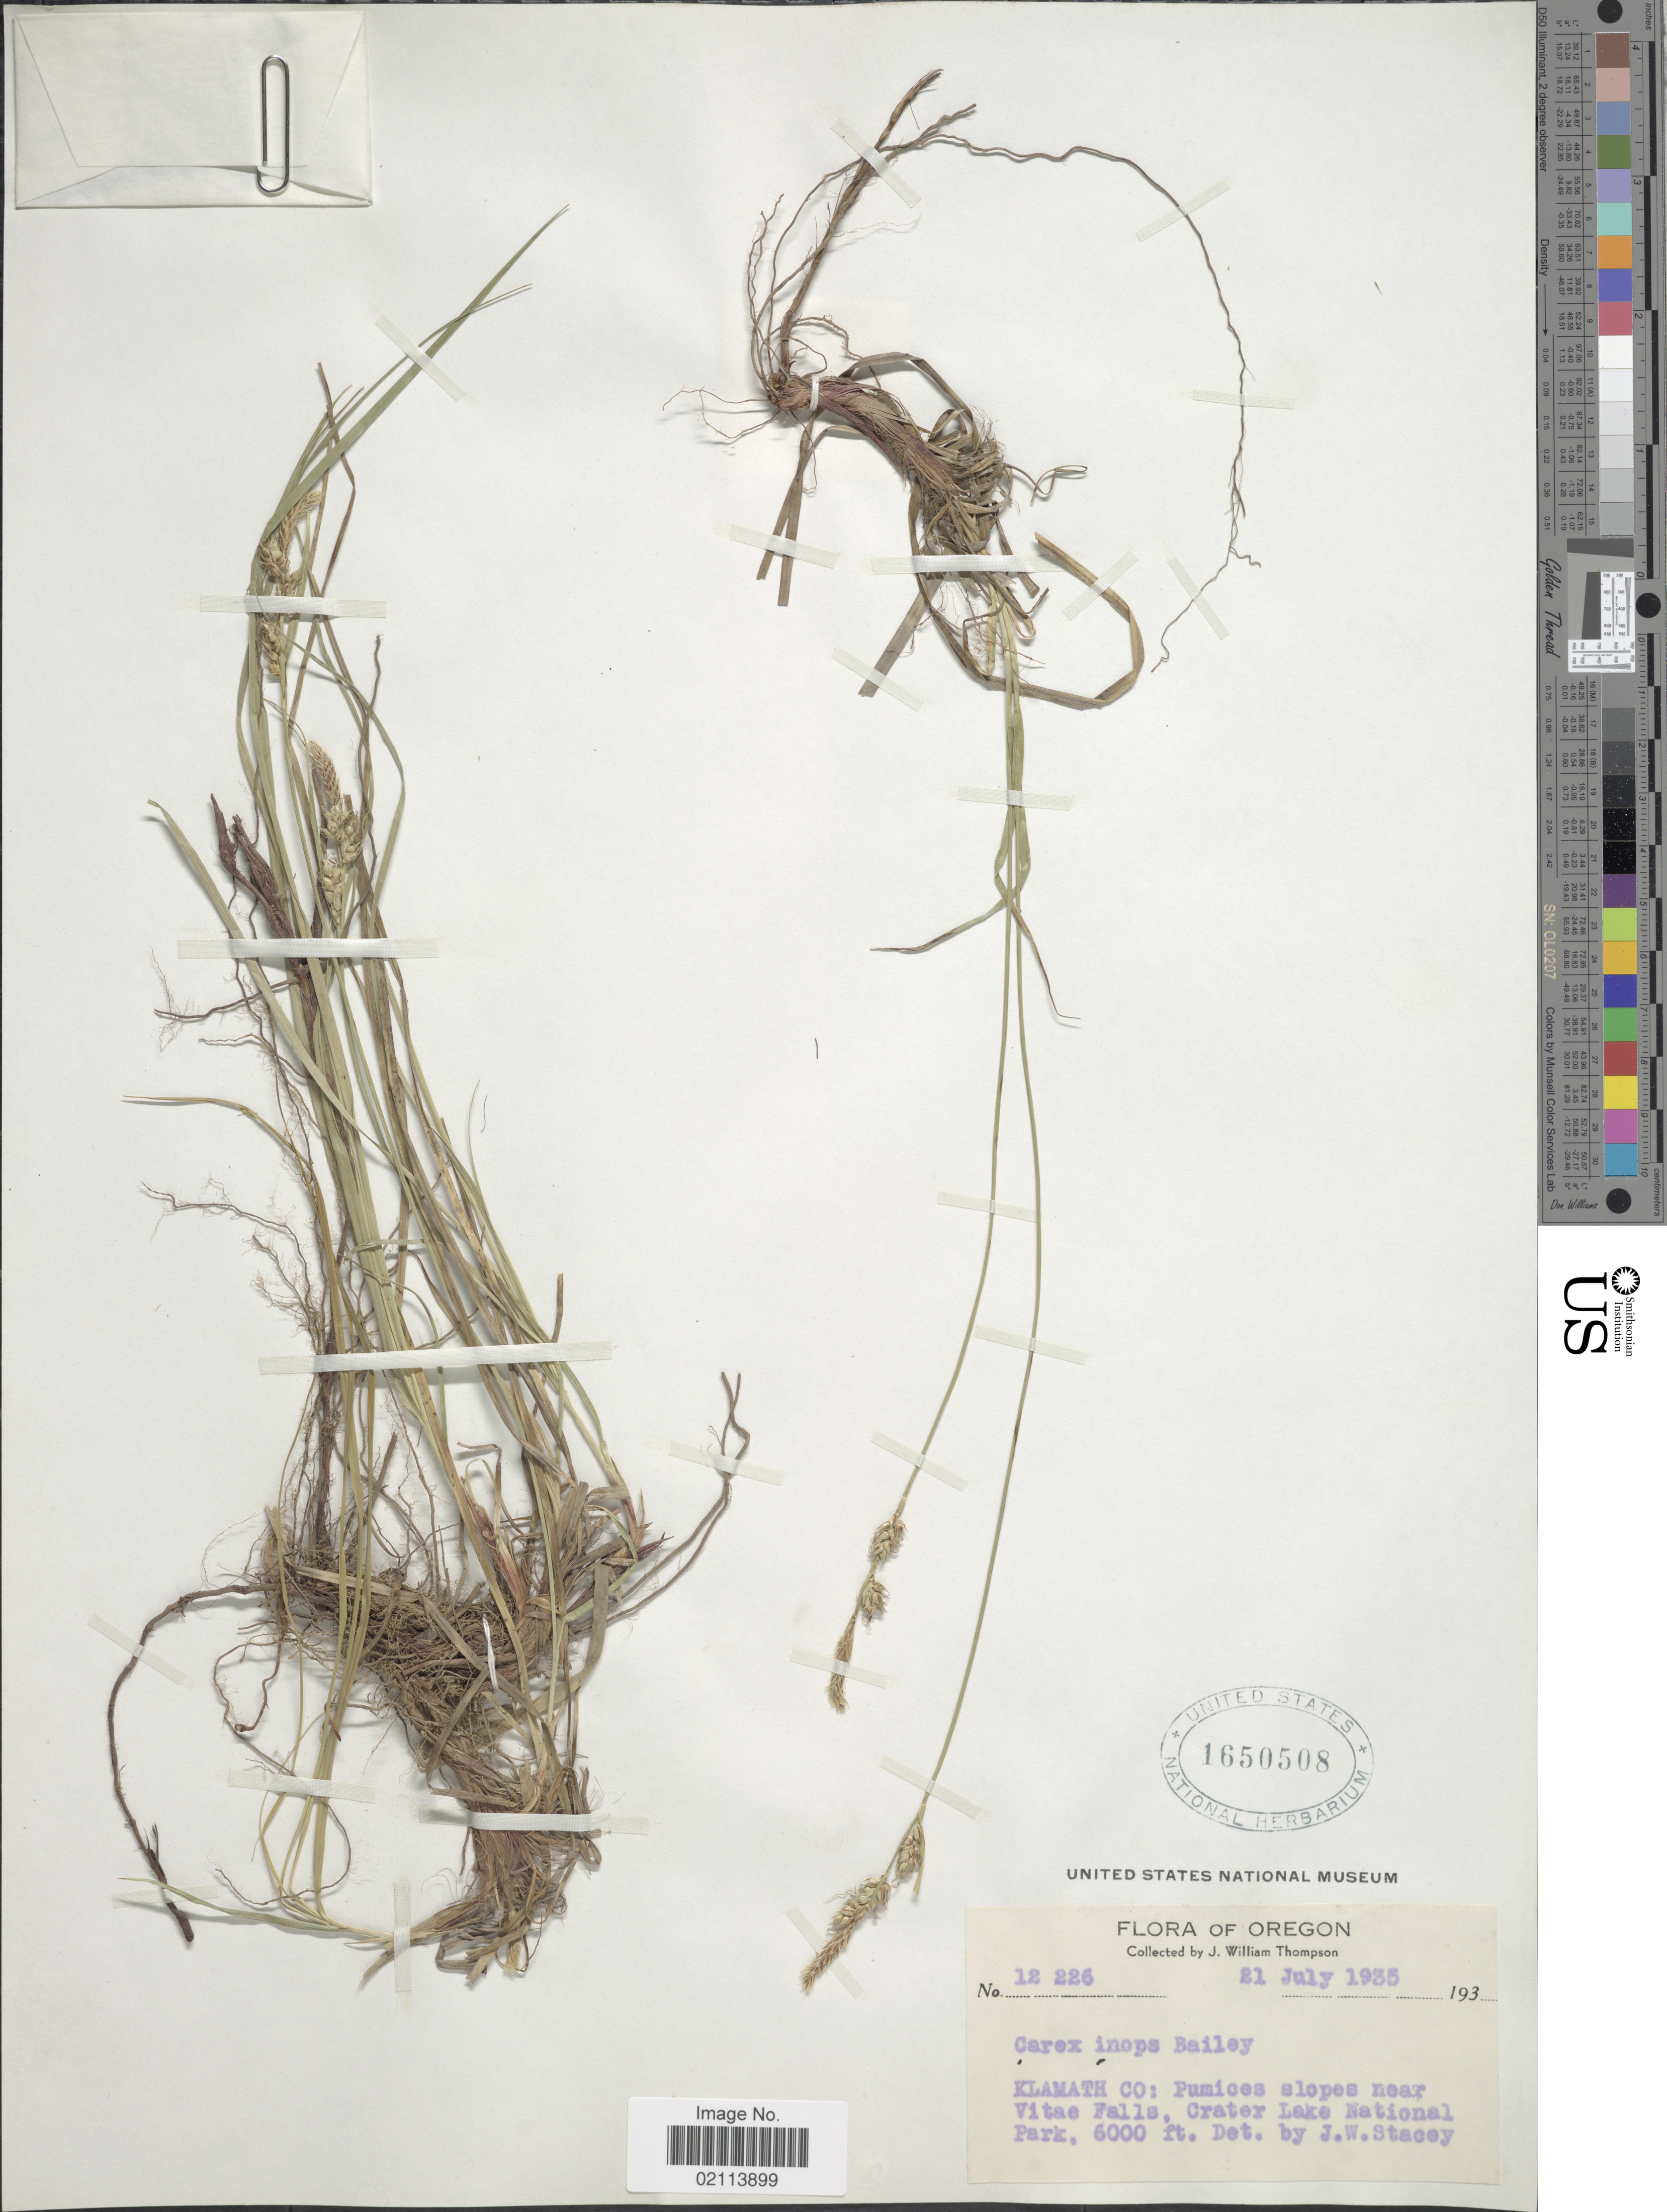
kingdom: Plantae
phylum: Tracheophyta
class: Liliopsida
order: Poales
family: Cyperaceae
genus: Carex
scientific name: Carex inops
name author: L.H. Bailey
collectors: J. W. Thompson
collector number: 12226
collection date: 1935-07-21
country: United States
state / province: Oregon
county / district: Klamath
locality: Klamath Co: Pumices slopes near Vitae Falls, Crater Lake National Park.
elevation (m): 1829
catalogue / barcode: US 1650508